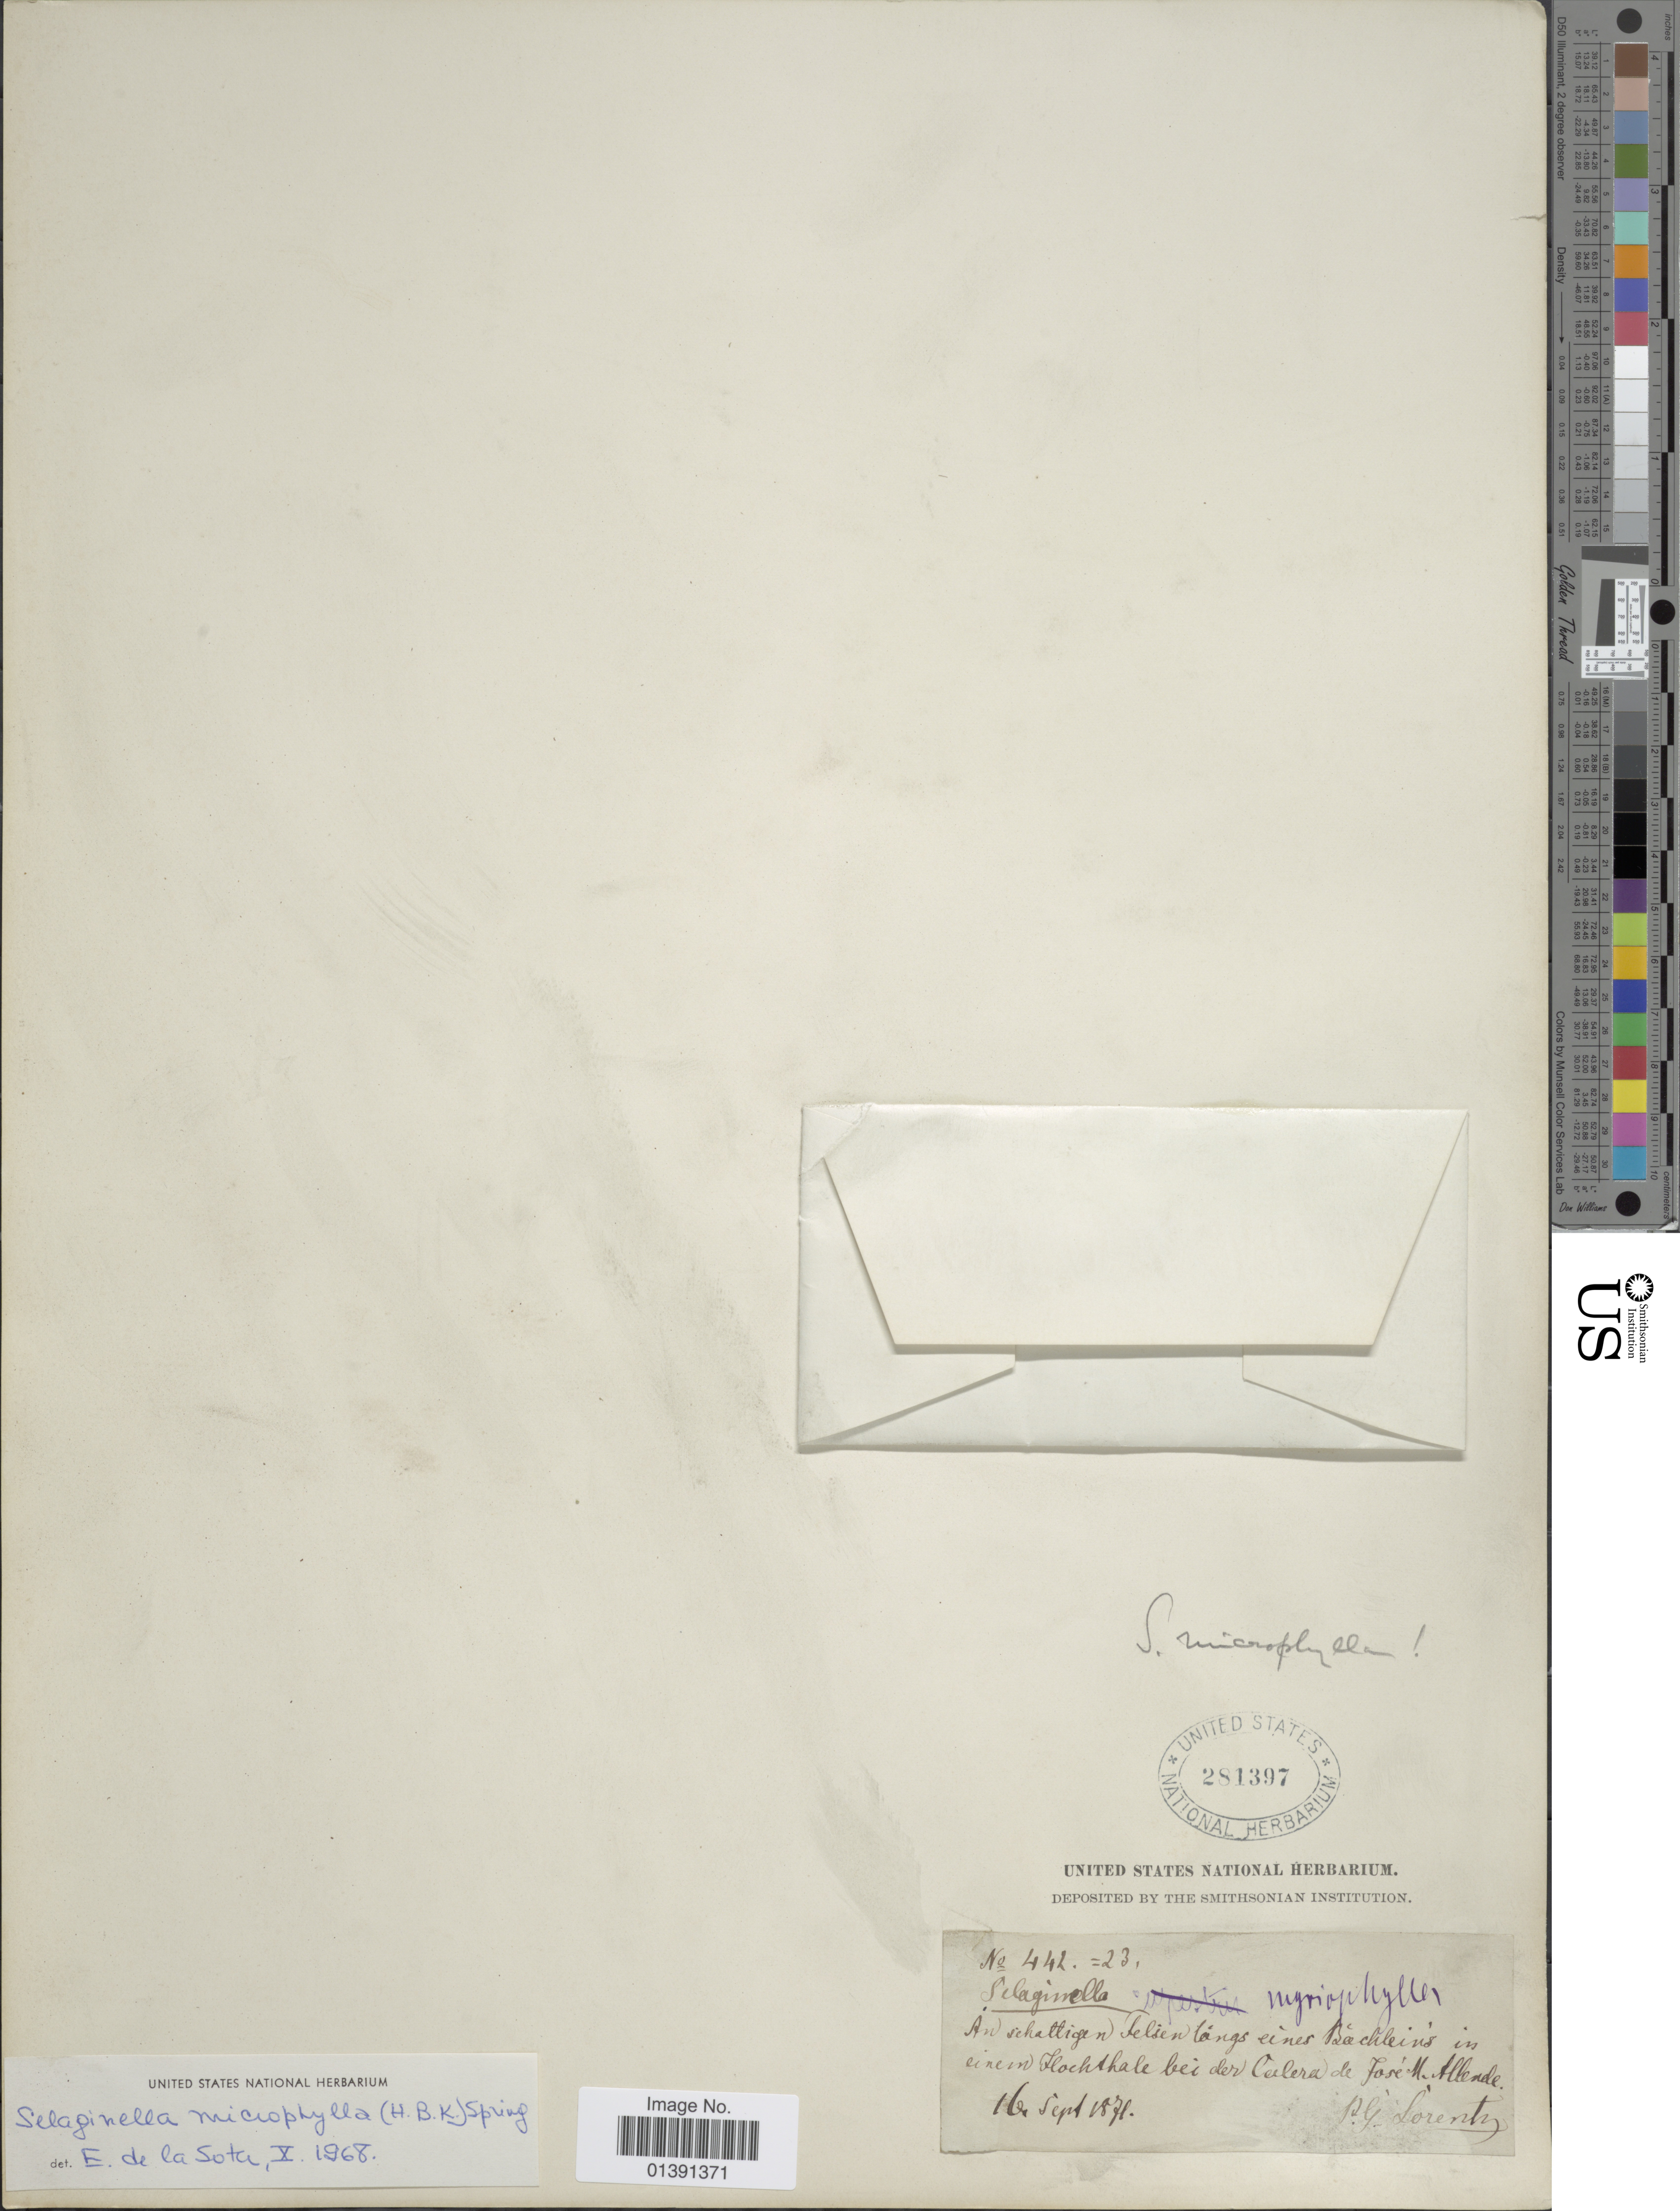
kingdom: Plantae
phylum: Tracheophyta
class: Lycopodiopsida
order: Selaginellales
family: Selaginellaceae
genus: Selaginella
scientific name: Selaginella microphylla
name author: (Kunth) Spring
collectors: P. G. Lorentz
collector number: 442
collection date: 1871-09-16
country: Argentina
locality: An schattigen felsen langs einer Bachleins in einem Flochshale bei der Calera de Jose M. Allende.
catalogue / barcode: US 281397